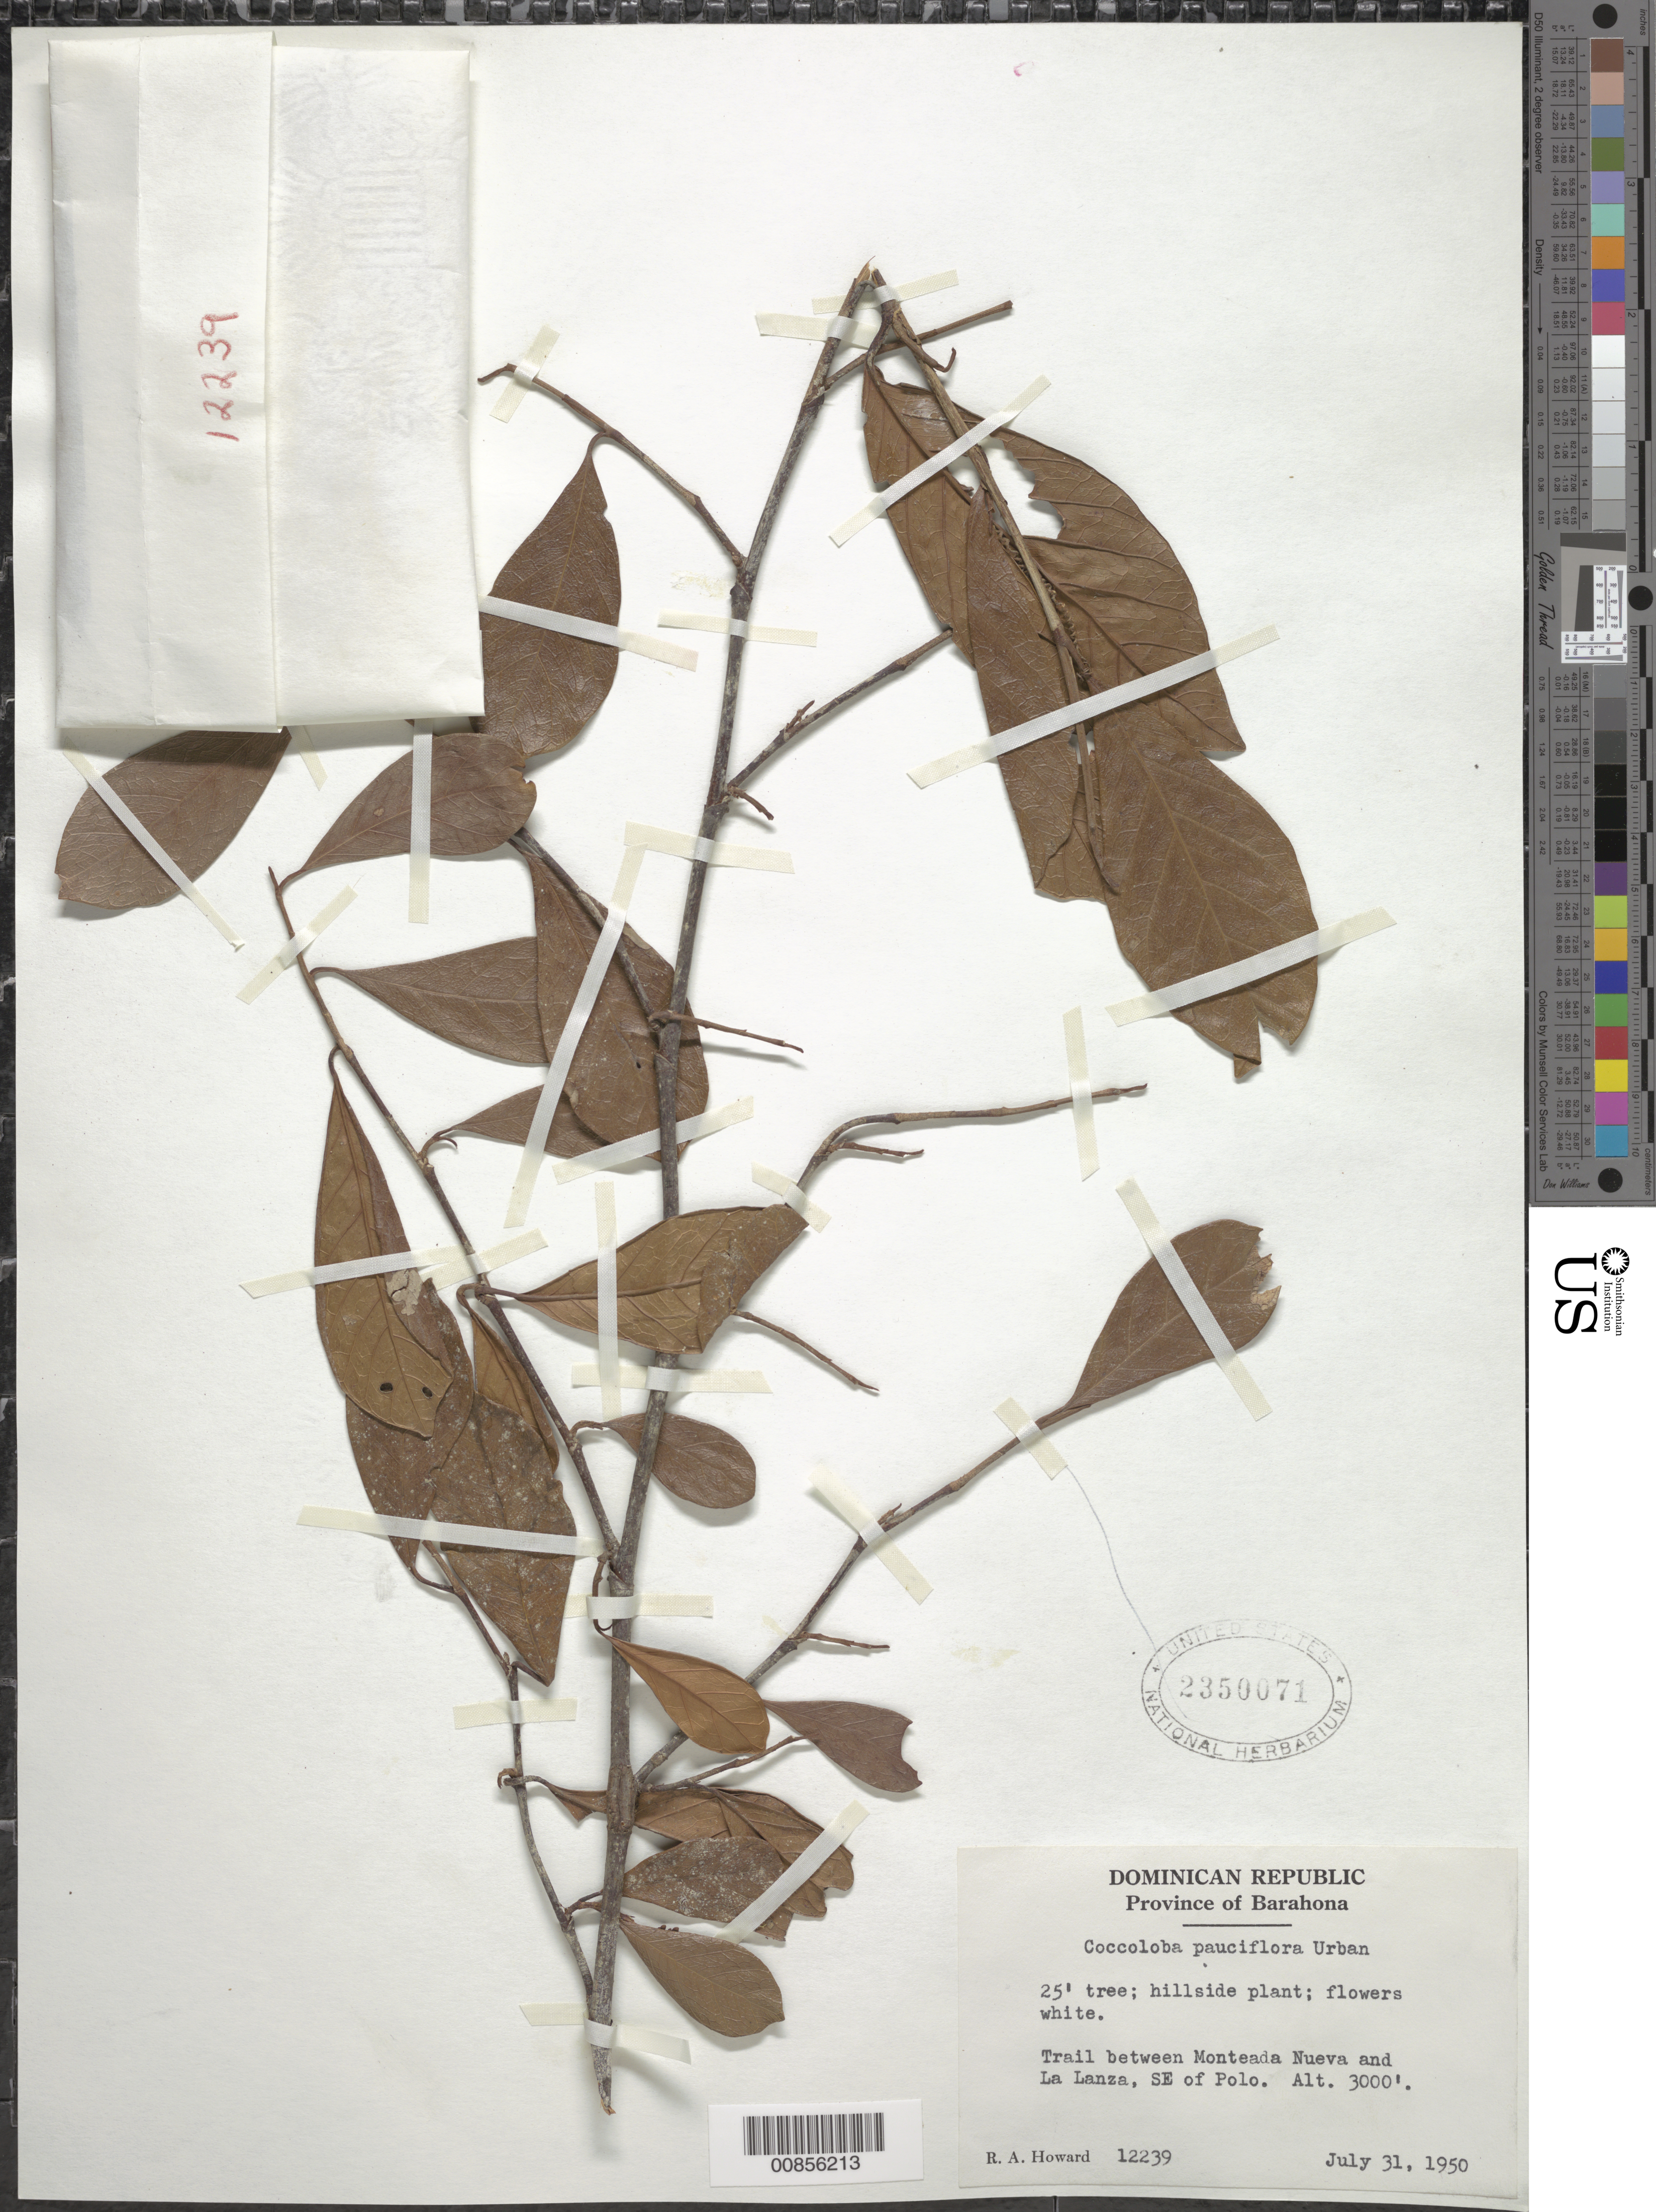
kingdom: Plantae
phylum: Tracheophyta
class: Magnoliopsida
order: Caryophyllales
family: Polygonaceae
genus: Coccoloba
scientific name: Coccoloba pauciflora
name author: Urb.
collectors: R. A. Howard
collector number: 12239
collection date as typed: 31 Jul 1950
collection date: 1950-07-31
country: Dominican Republic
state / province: Barahona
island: Hispaniola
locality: Trail between Monteada Nueva and La Lanza, SE of Polo.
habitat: Hillside plant.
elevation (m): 914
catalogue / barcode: US 2350071